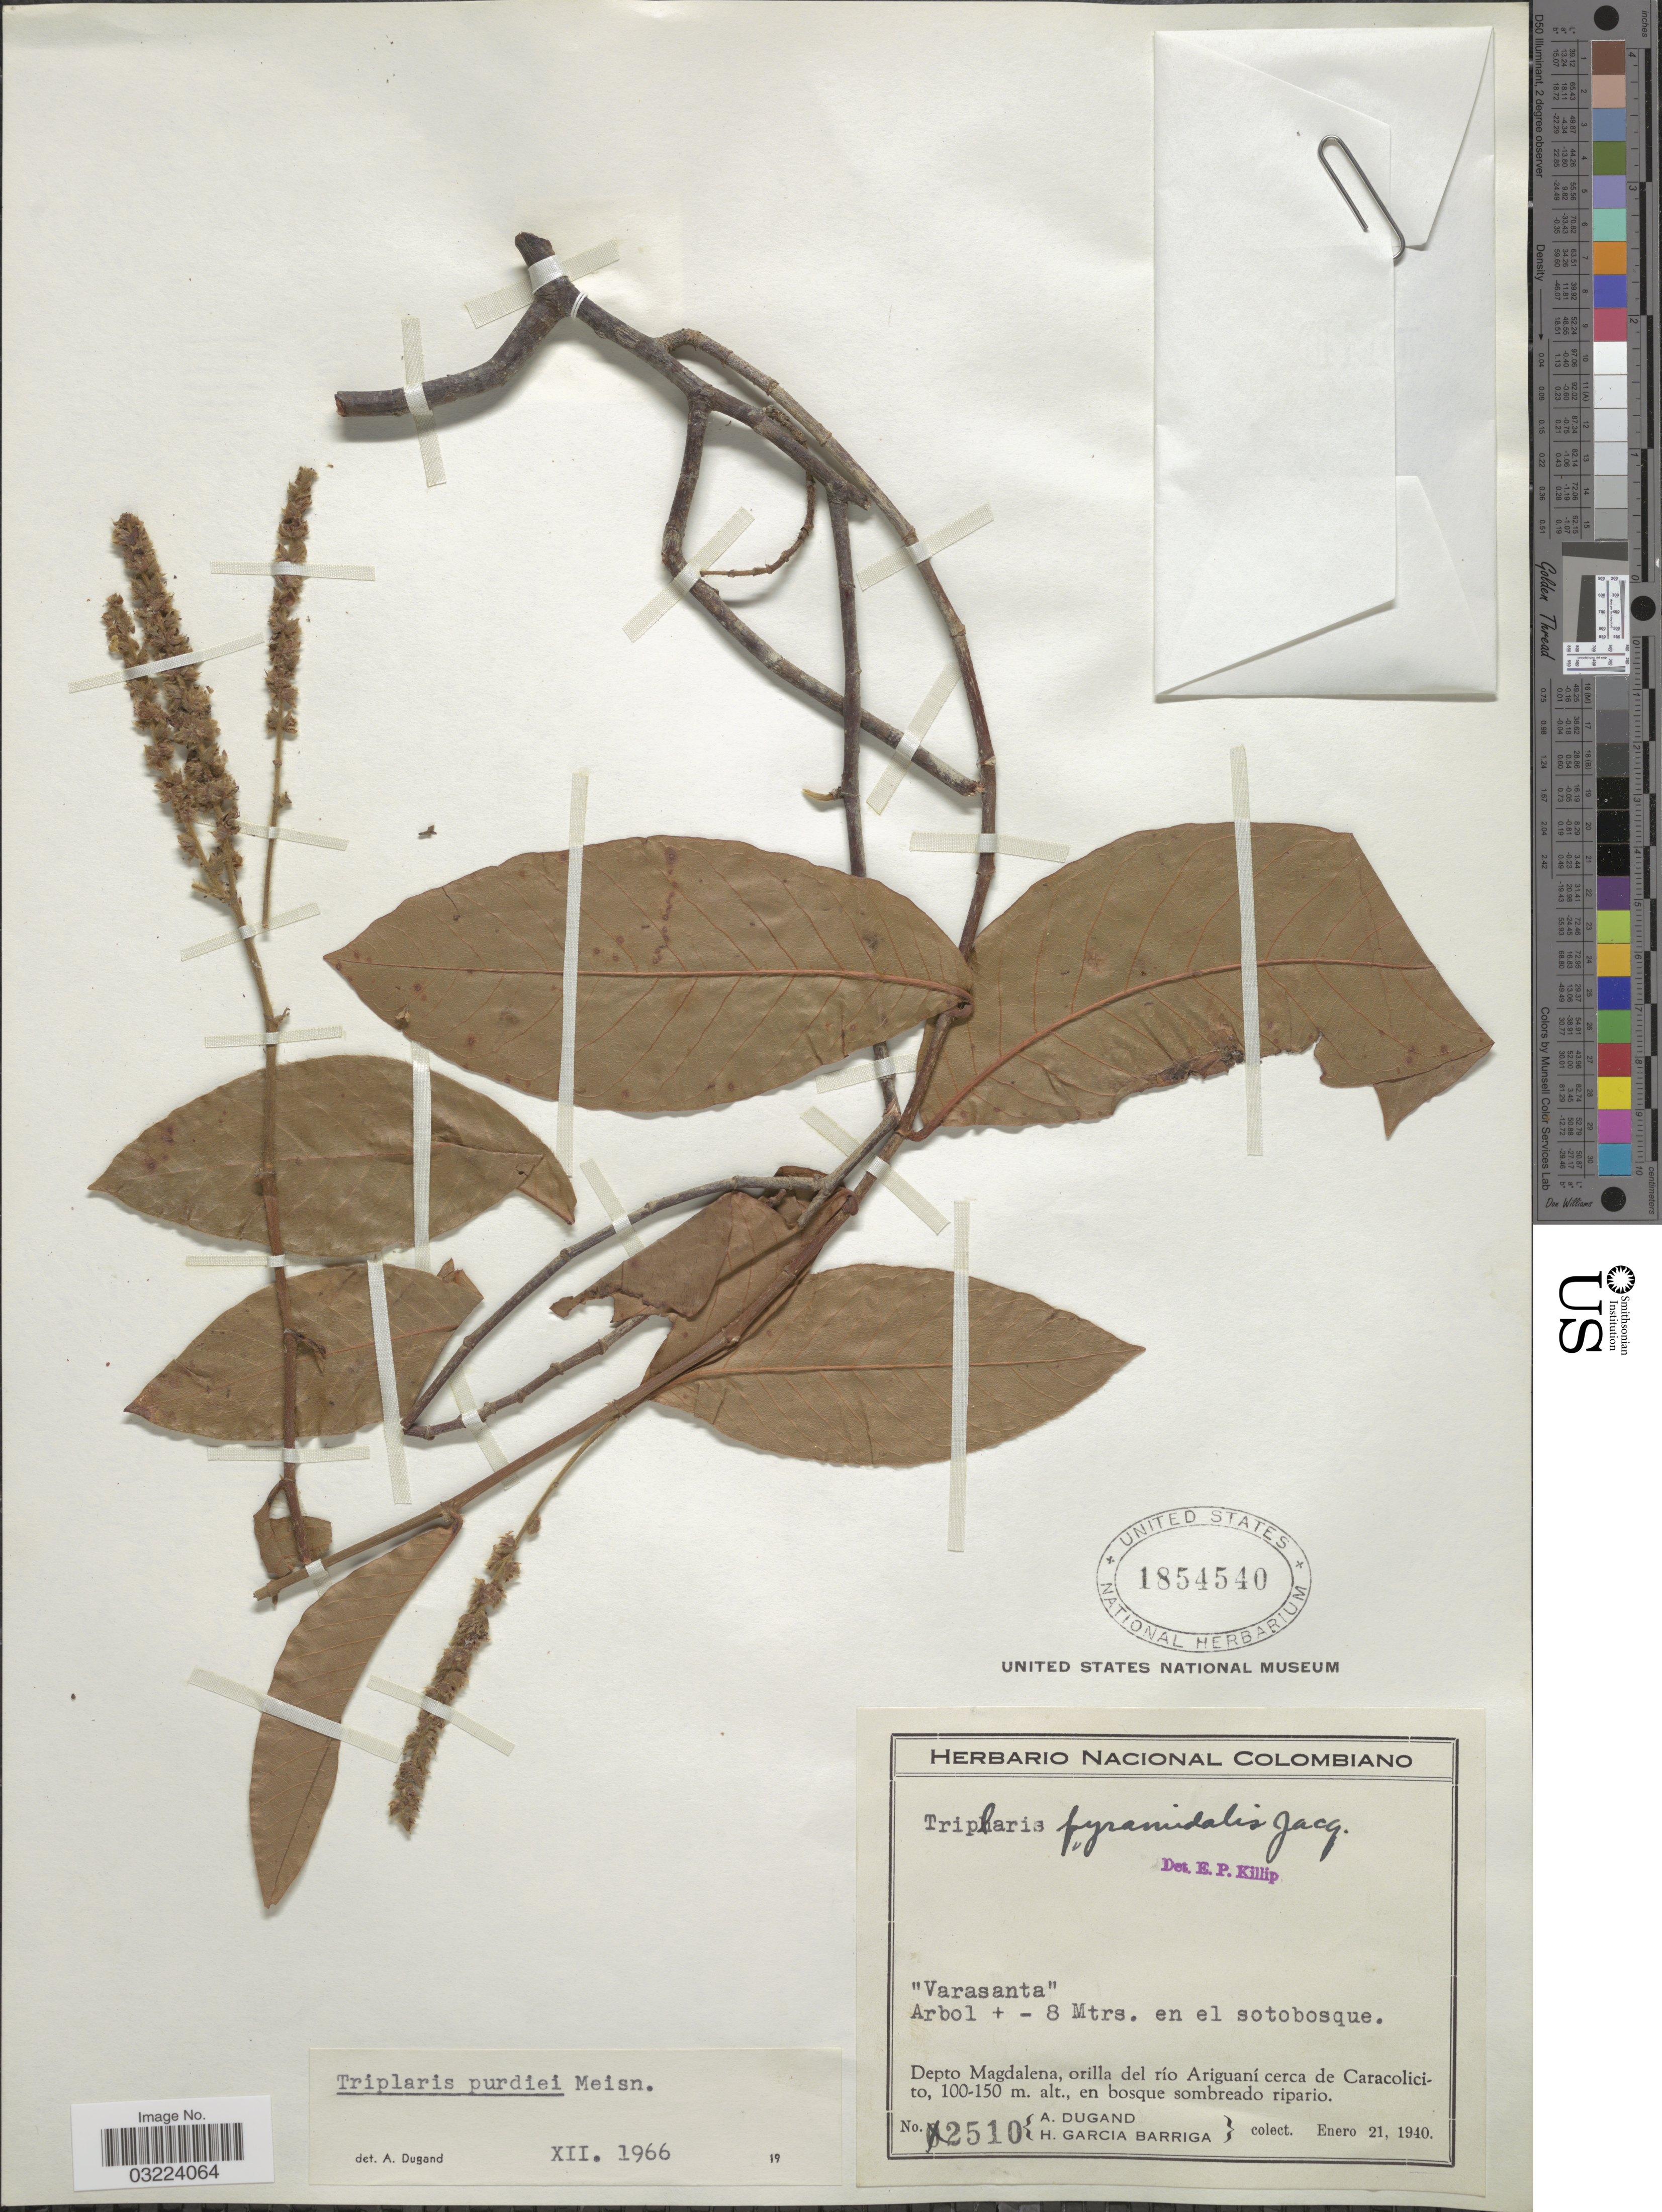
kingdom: Plantae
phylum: Tracheophyta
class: Magnoliopsida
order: Caryophyllales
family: Polygonaceae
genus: Triplaris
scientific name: Triplaris purdiei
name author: Meisn.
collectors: A. Dugand & H. García Barriga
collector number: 2510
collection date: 1940-01-21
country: Colombia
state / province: Magdalena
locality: Depto Magdalena, orilla del río Ariguaní cerca de Caracolicito.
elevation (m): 100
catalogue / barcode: US 1854540